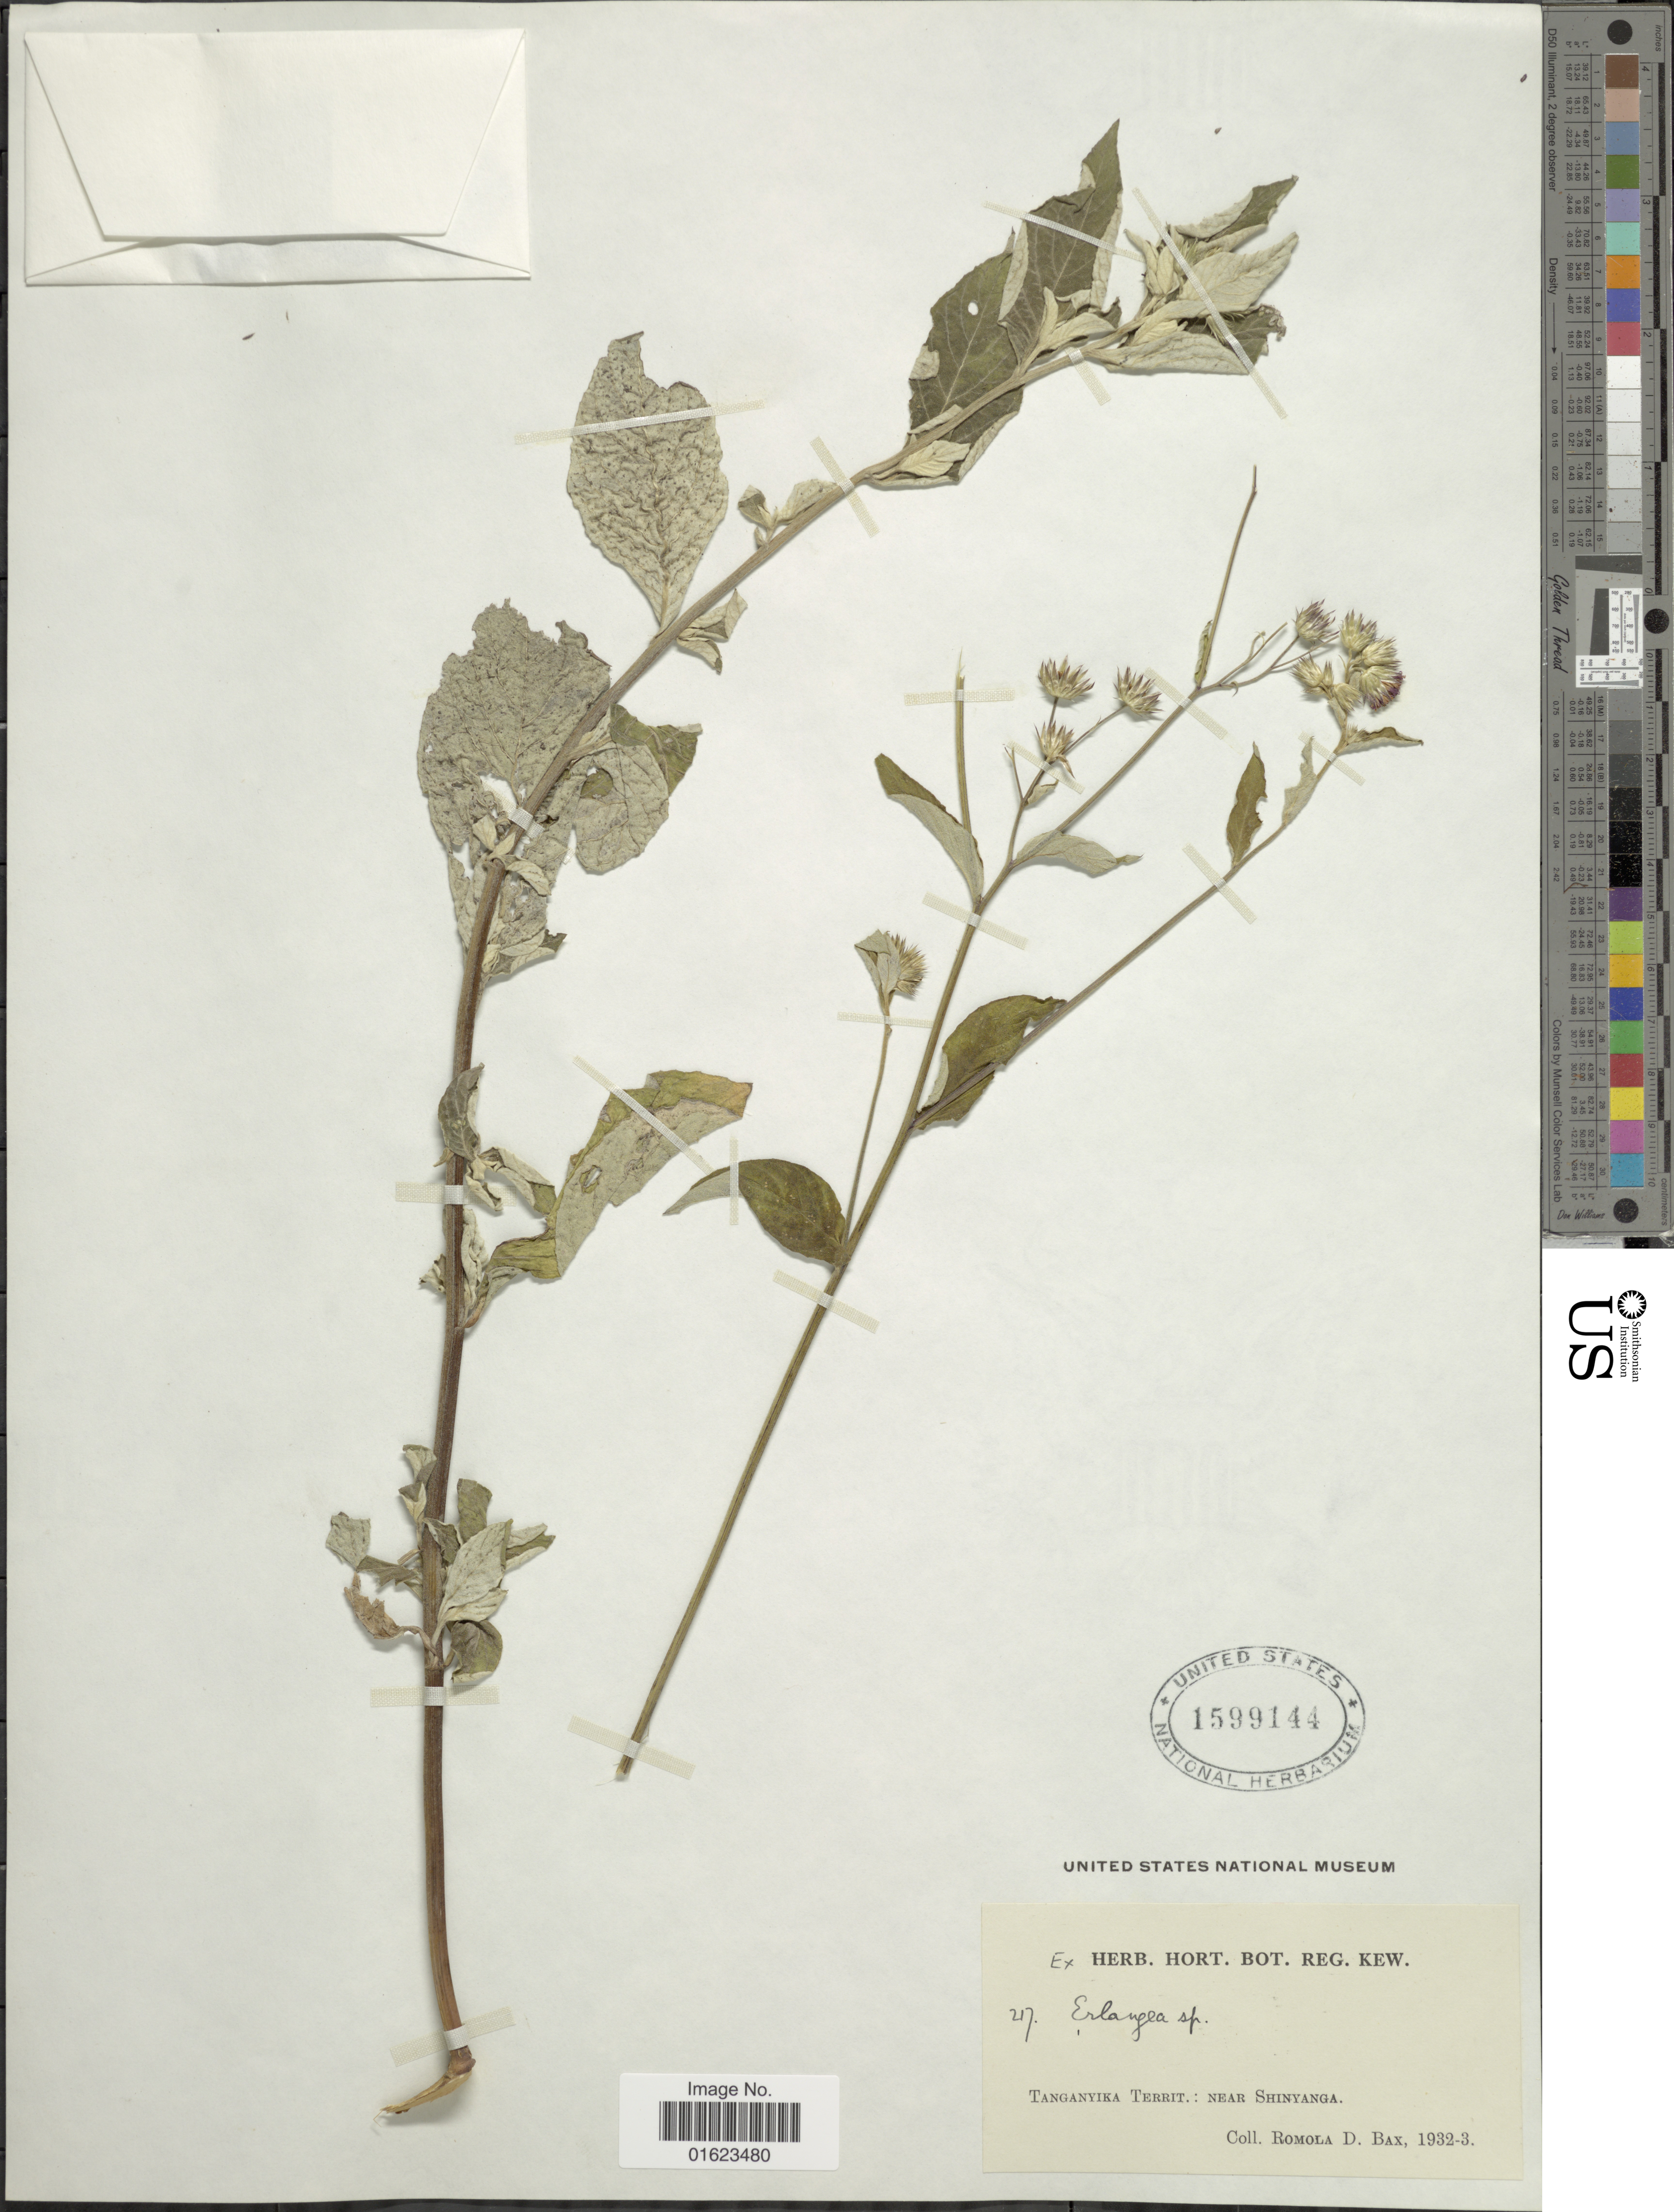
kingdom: Plantae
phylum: Tracheophyta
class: Magnoliopsida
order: Asterales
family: Asteraceae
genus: Erlangea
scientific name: Erlangea sp.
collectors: R. Bax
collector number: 217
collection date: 1932/1933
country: Tanzania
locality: Tanganyika Territ.: Near Shinyanga.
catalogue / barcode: US 1599144